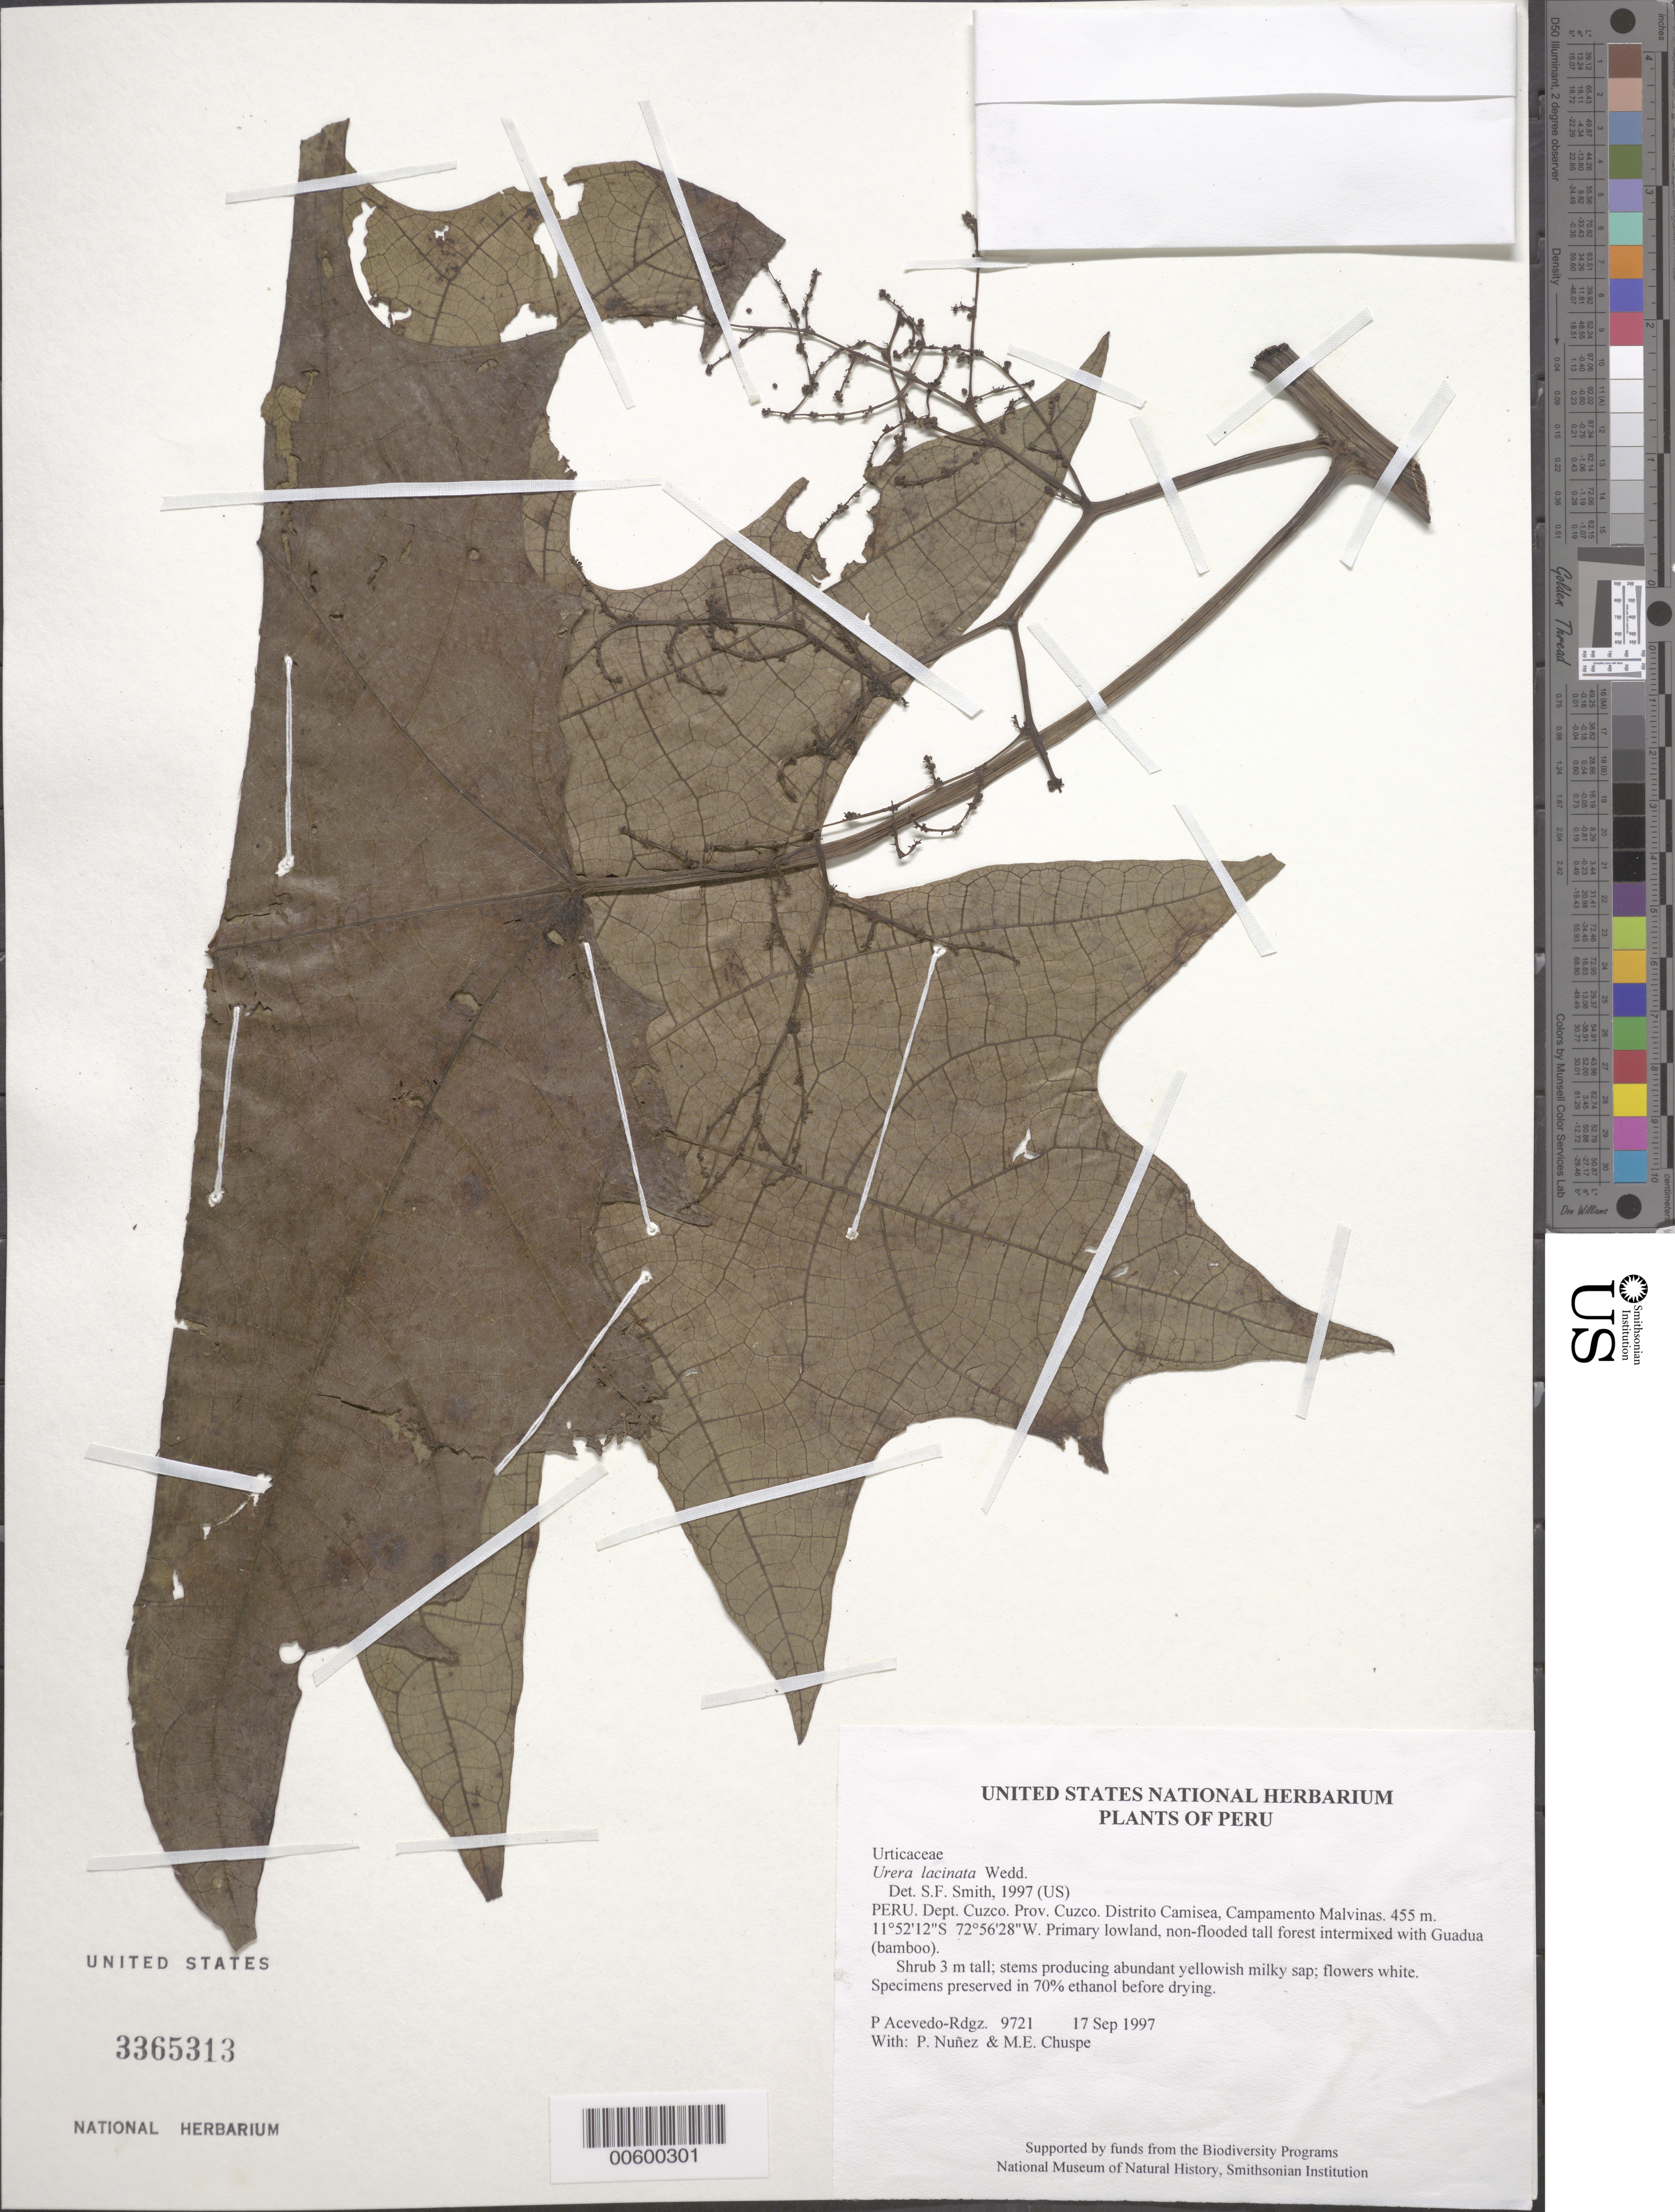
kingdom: Plantae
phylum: Tracheophyta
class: Magnoliopsida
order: Rosales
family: Urticaceae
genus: Urera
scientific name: Urera lacinata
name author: Wedd.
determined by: Smith, Stephen F., (US), NMNH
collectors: P. Acevedo-Rodr., P. Nuñez V. & M. Chuspe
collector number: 9721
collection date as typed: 17 Sep 1997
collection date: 1997-09-17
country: Peru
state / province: Cusco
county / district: Cusco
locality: Distrito Camisea, Campamento Malvinas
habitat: Primary lowland, non-flooded tall forest intermixed with Guadua (bamboo).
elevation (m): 455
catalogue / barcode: US 3365313